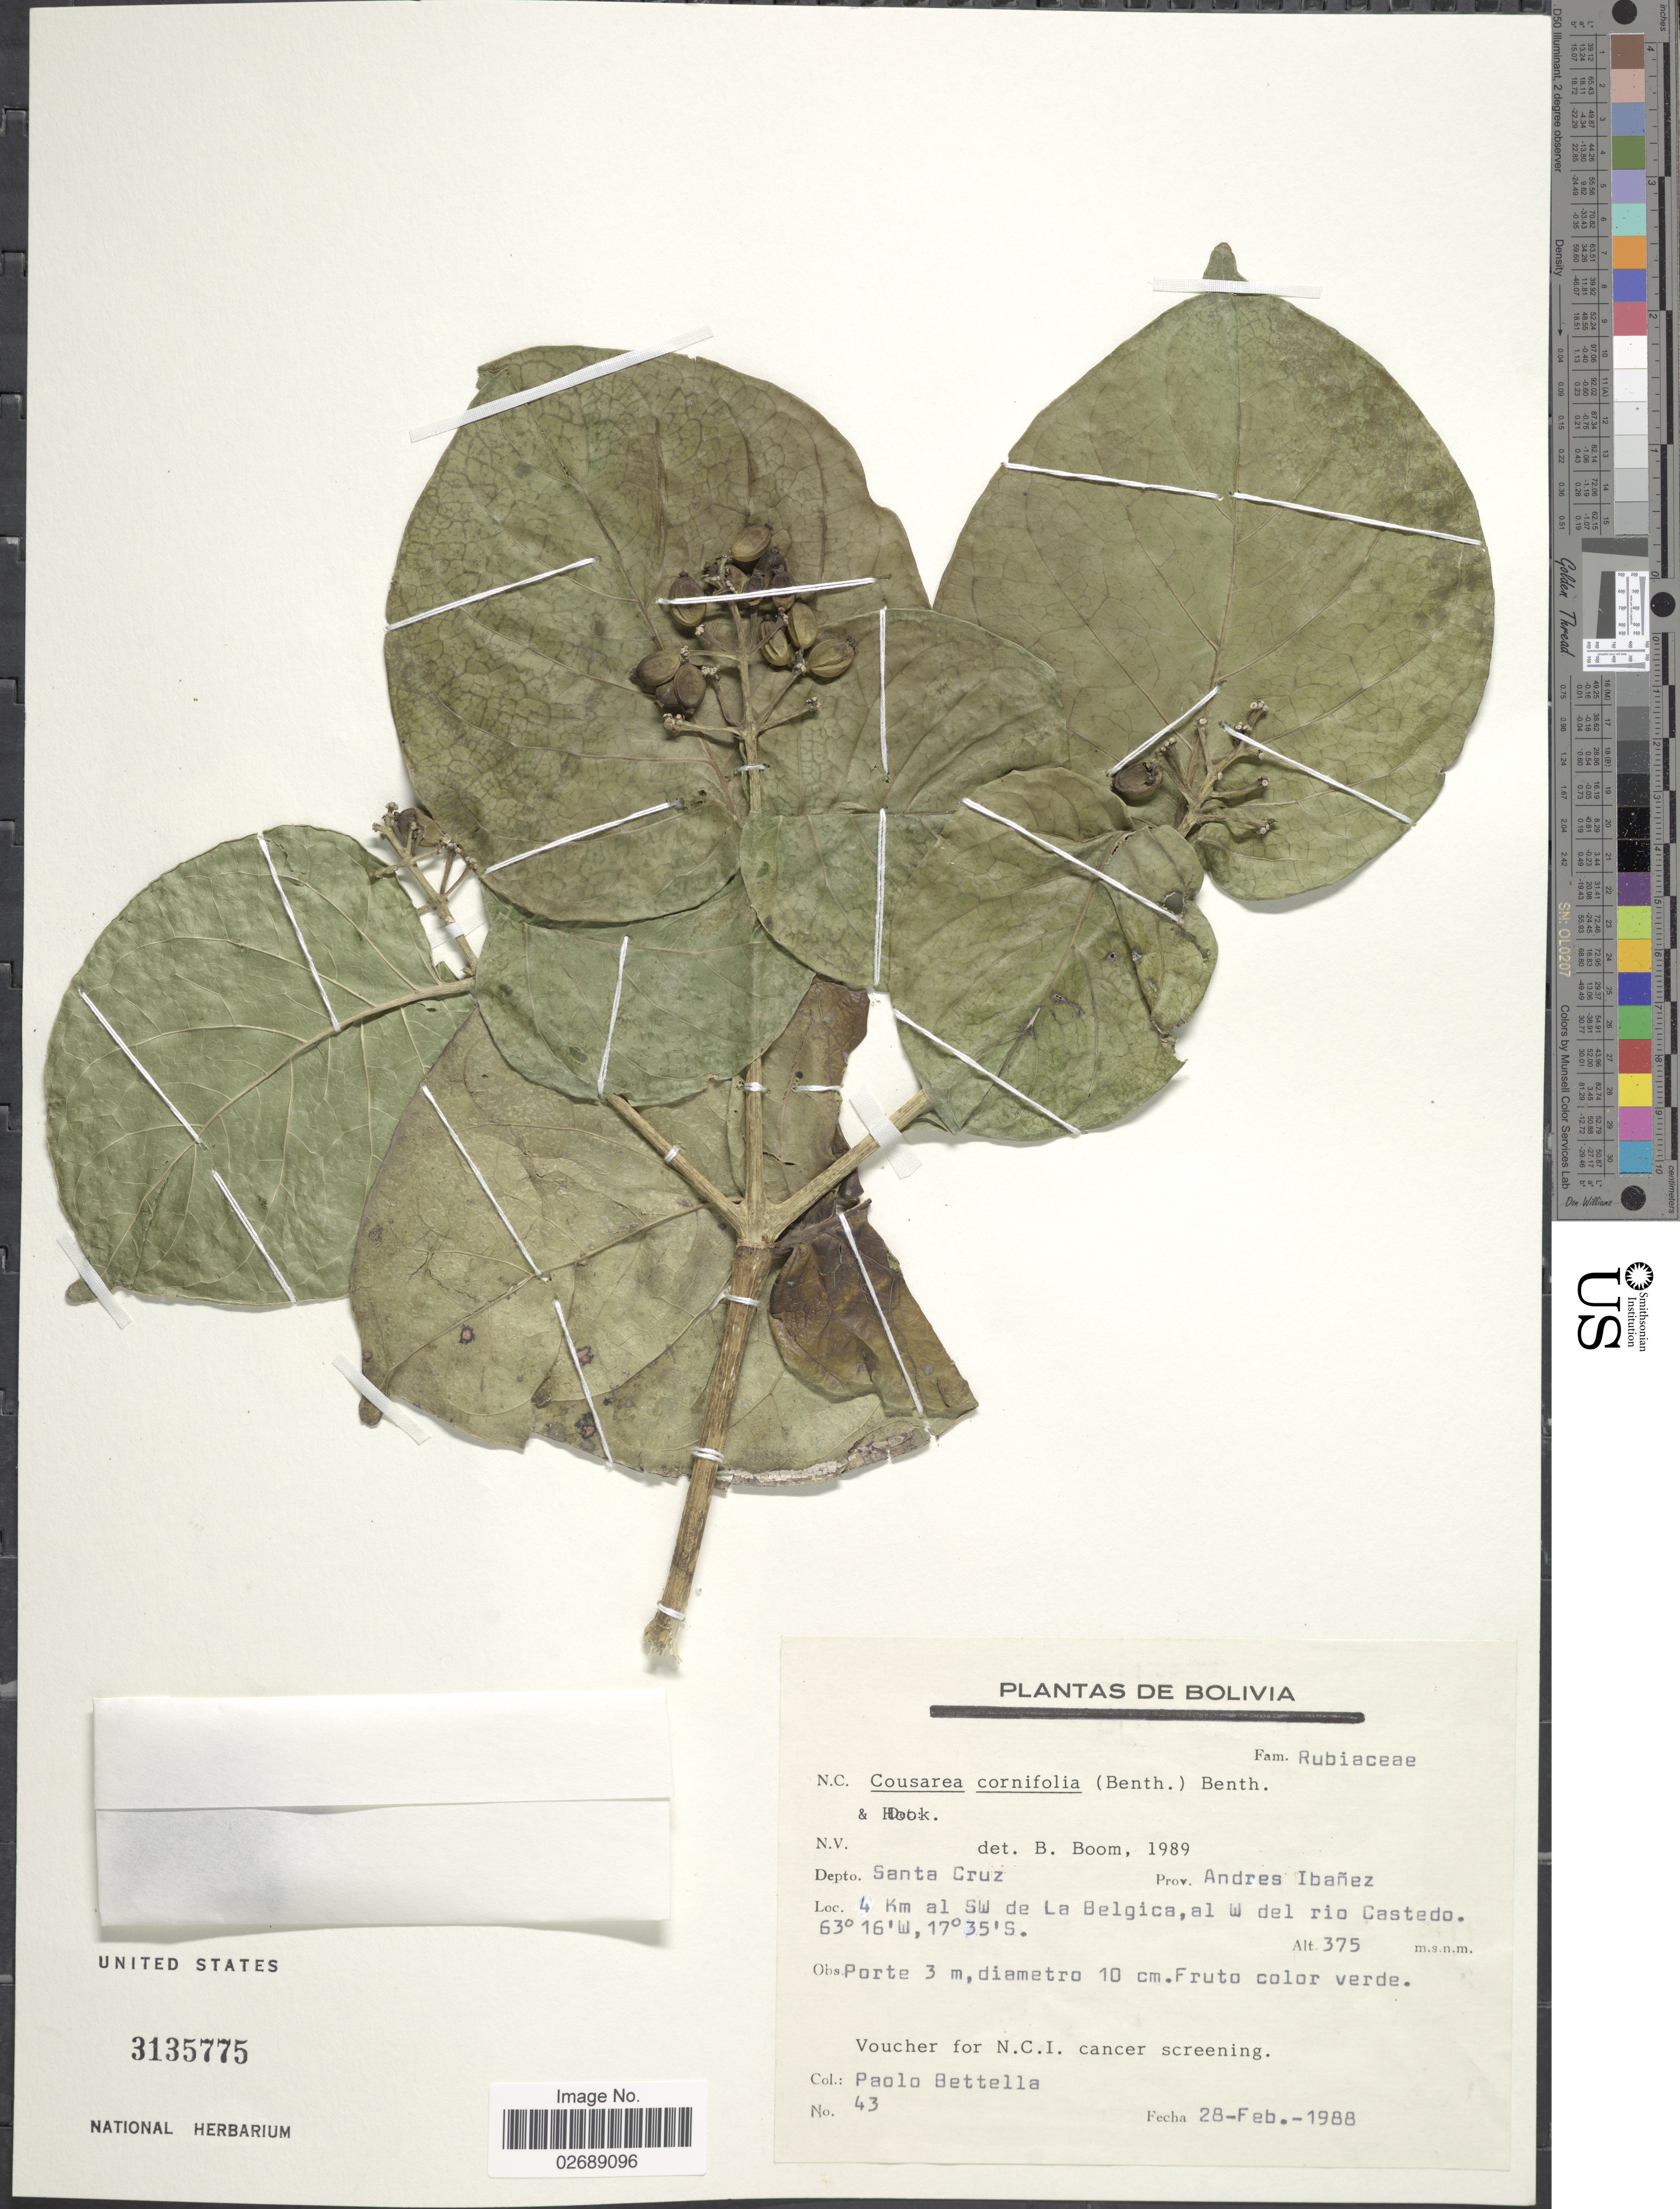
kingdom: Plantae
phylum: Tracheophyta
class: Magnoliopsida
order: Gentianales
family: Rubiaceae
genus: Coussarea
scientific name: Coussarea cornifolia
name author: (Benth.) Benth. & Hook.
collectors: P. Bettella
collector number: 43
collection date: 1988-02-28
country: Bolivia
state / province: Santa Cruz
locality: Prov. Andres Ibanez. 4 Km al SW de La Belgica, al W del rio Castedo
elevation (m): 375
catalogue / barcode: US 3135775